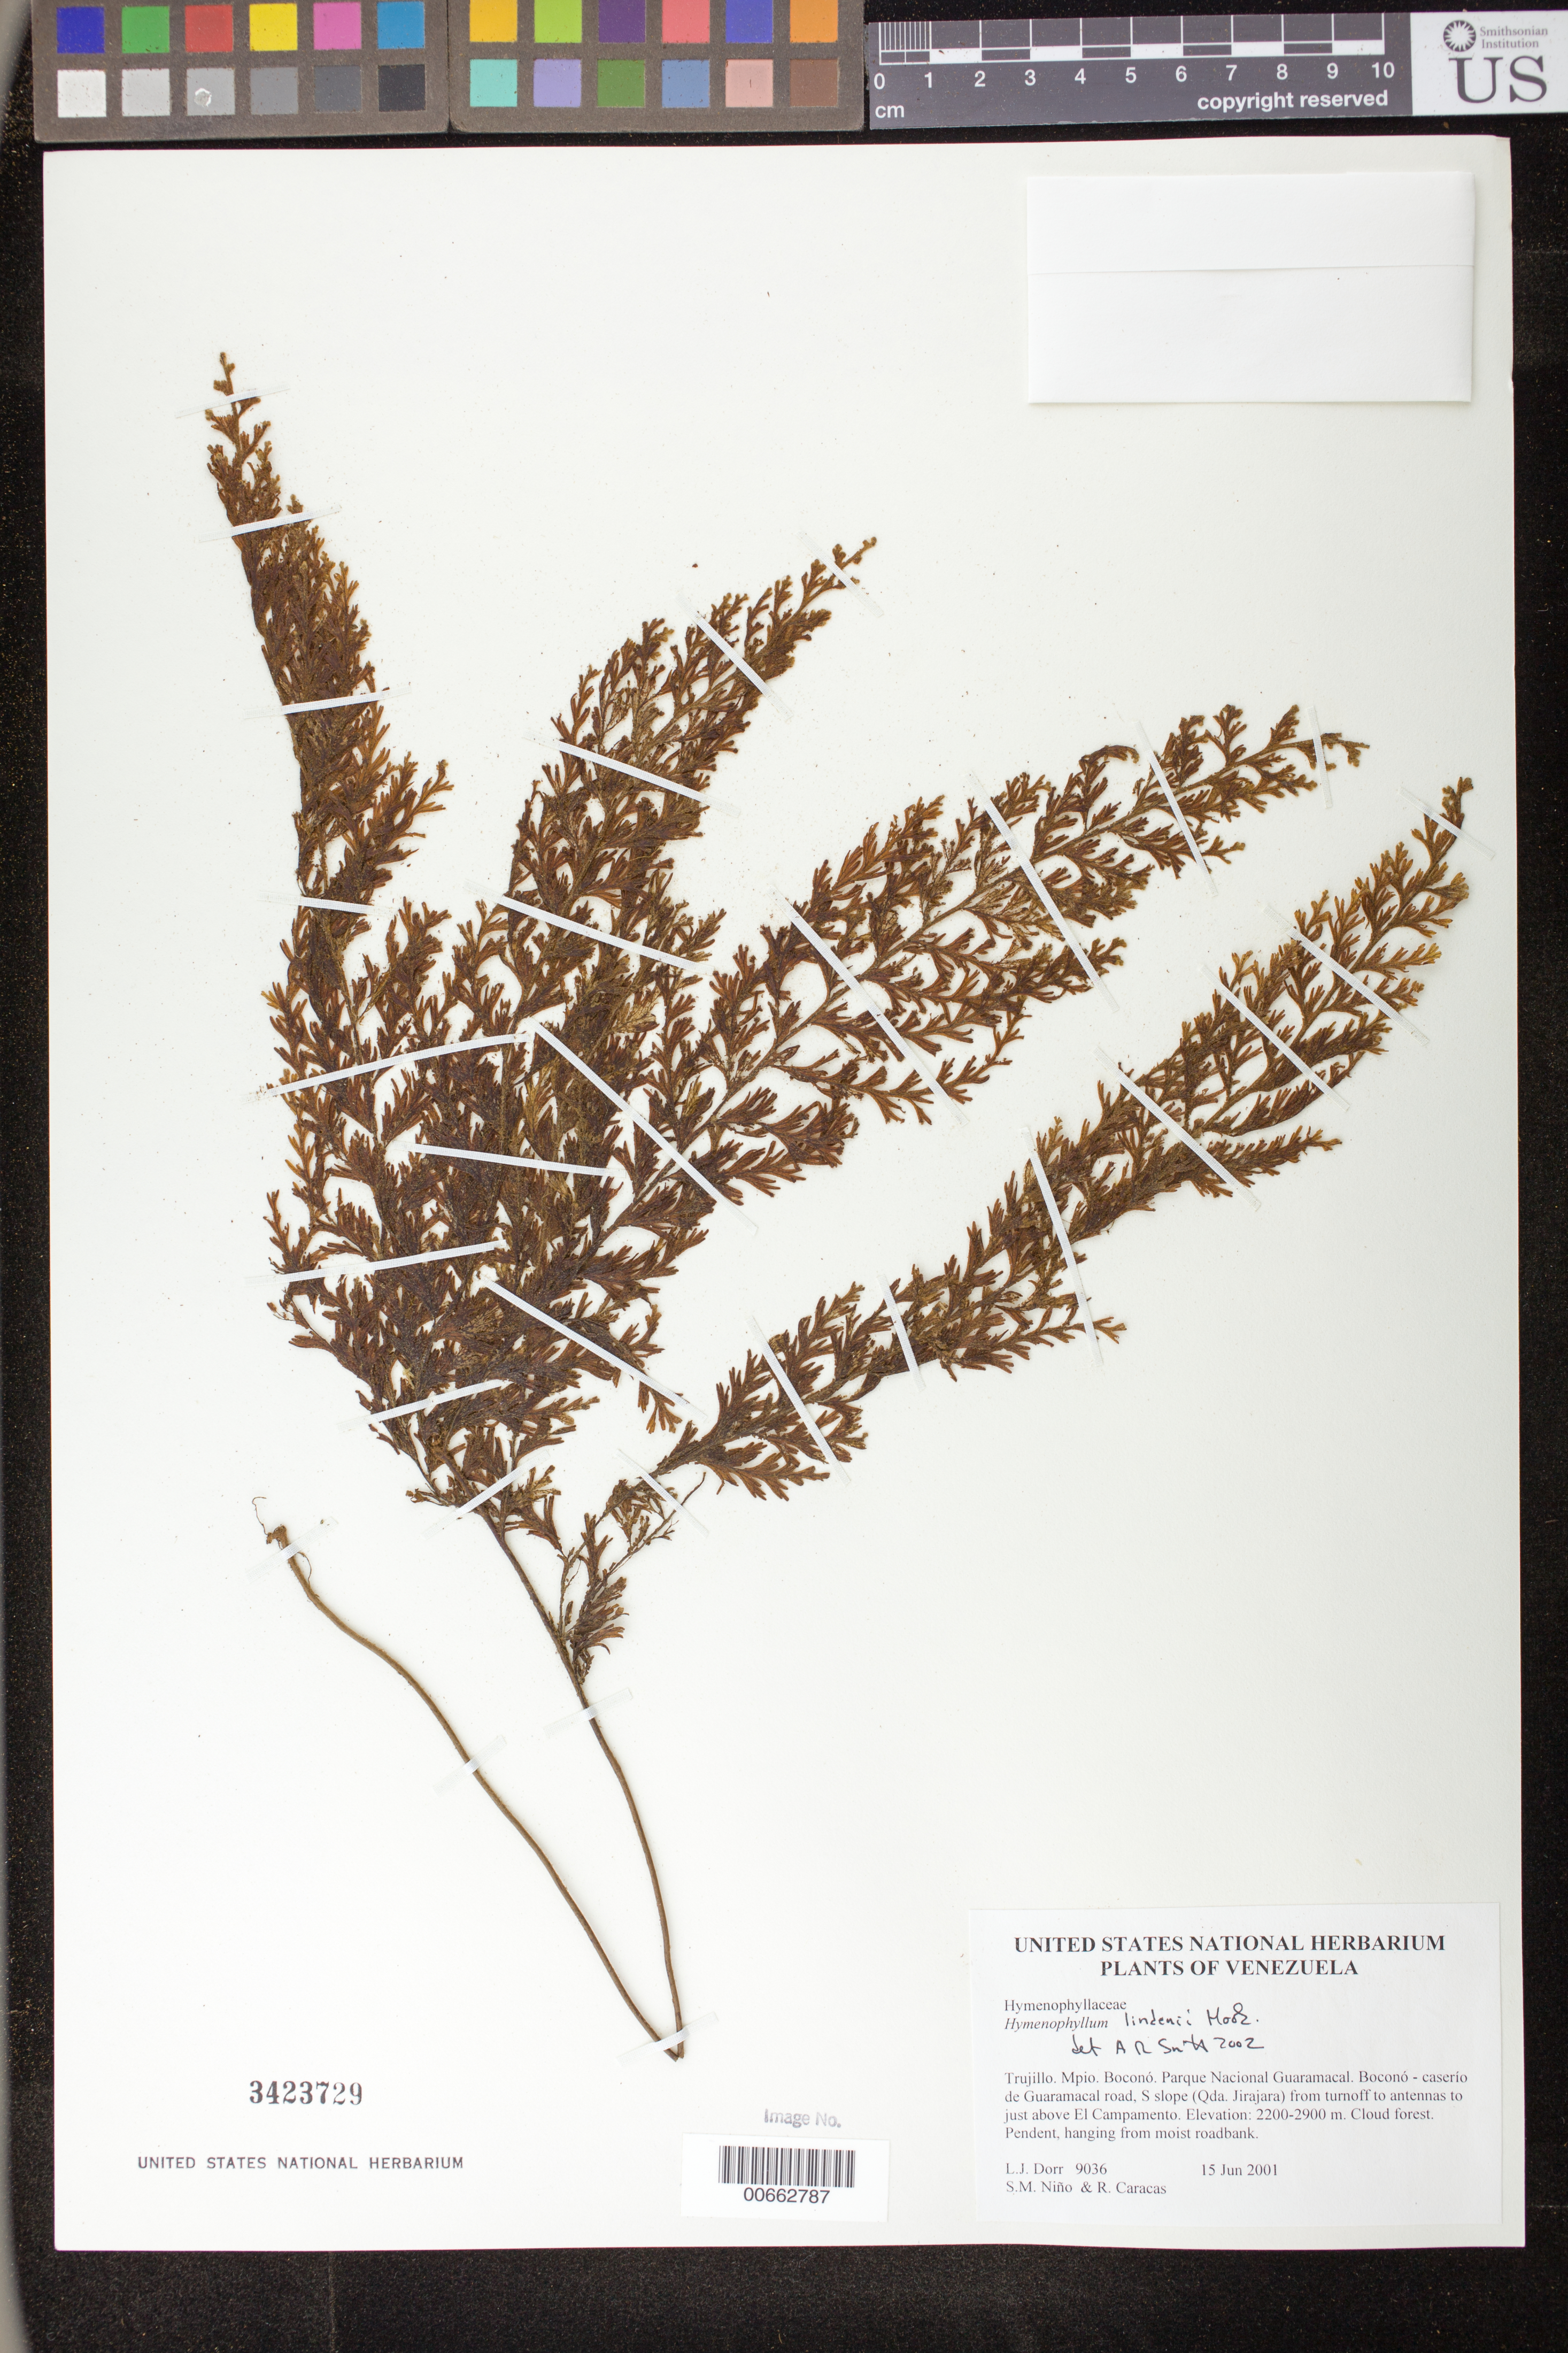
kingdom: Plantae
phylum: Tracheophyta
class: Polypodiopsida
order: Hymenophyllales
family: Hymenophyllaceae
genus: Hymenophyllum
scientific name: Hymenophyllum lindenii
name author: Hook.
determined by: Smith, Alan R., (UC)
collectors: L. J. Dorr, S. M. Niño & R. Caracas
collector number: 9036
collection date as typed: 15 Jun 2001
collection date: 2001-06-15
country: Venezuela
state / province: Trujillo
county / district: Boconó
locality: Parque Nacional Guaramacal. Boconó-caserío de Guaramacal road, S slope (Qda. Jirajara) from turnoff to antennas to just above El Campamento.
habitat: Cloud forest.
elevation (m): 2200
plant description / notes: AAU, CTES, NY, PORT, UC, US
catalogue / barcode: US 3423729